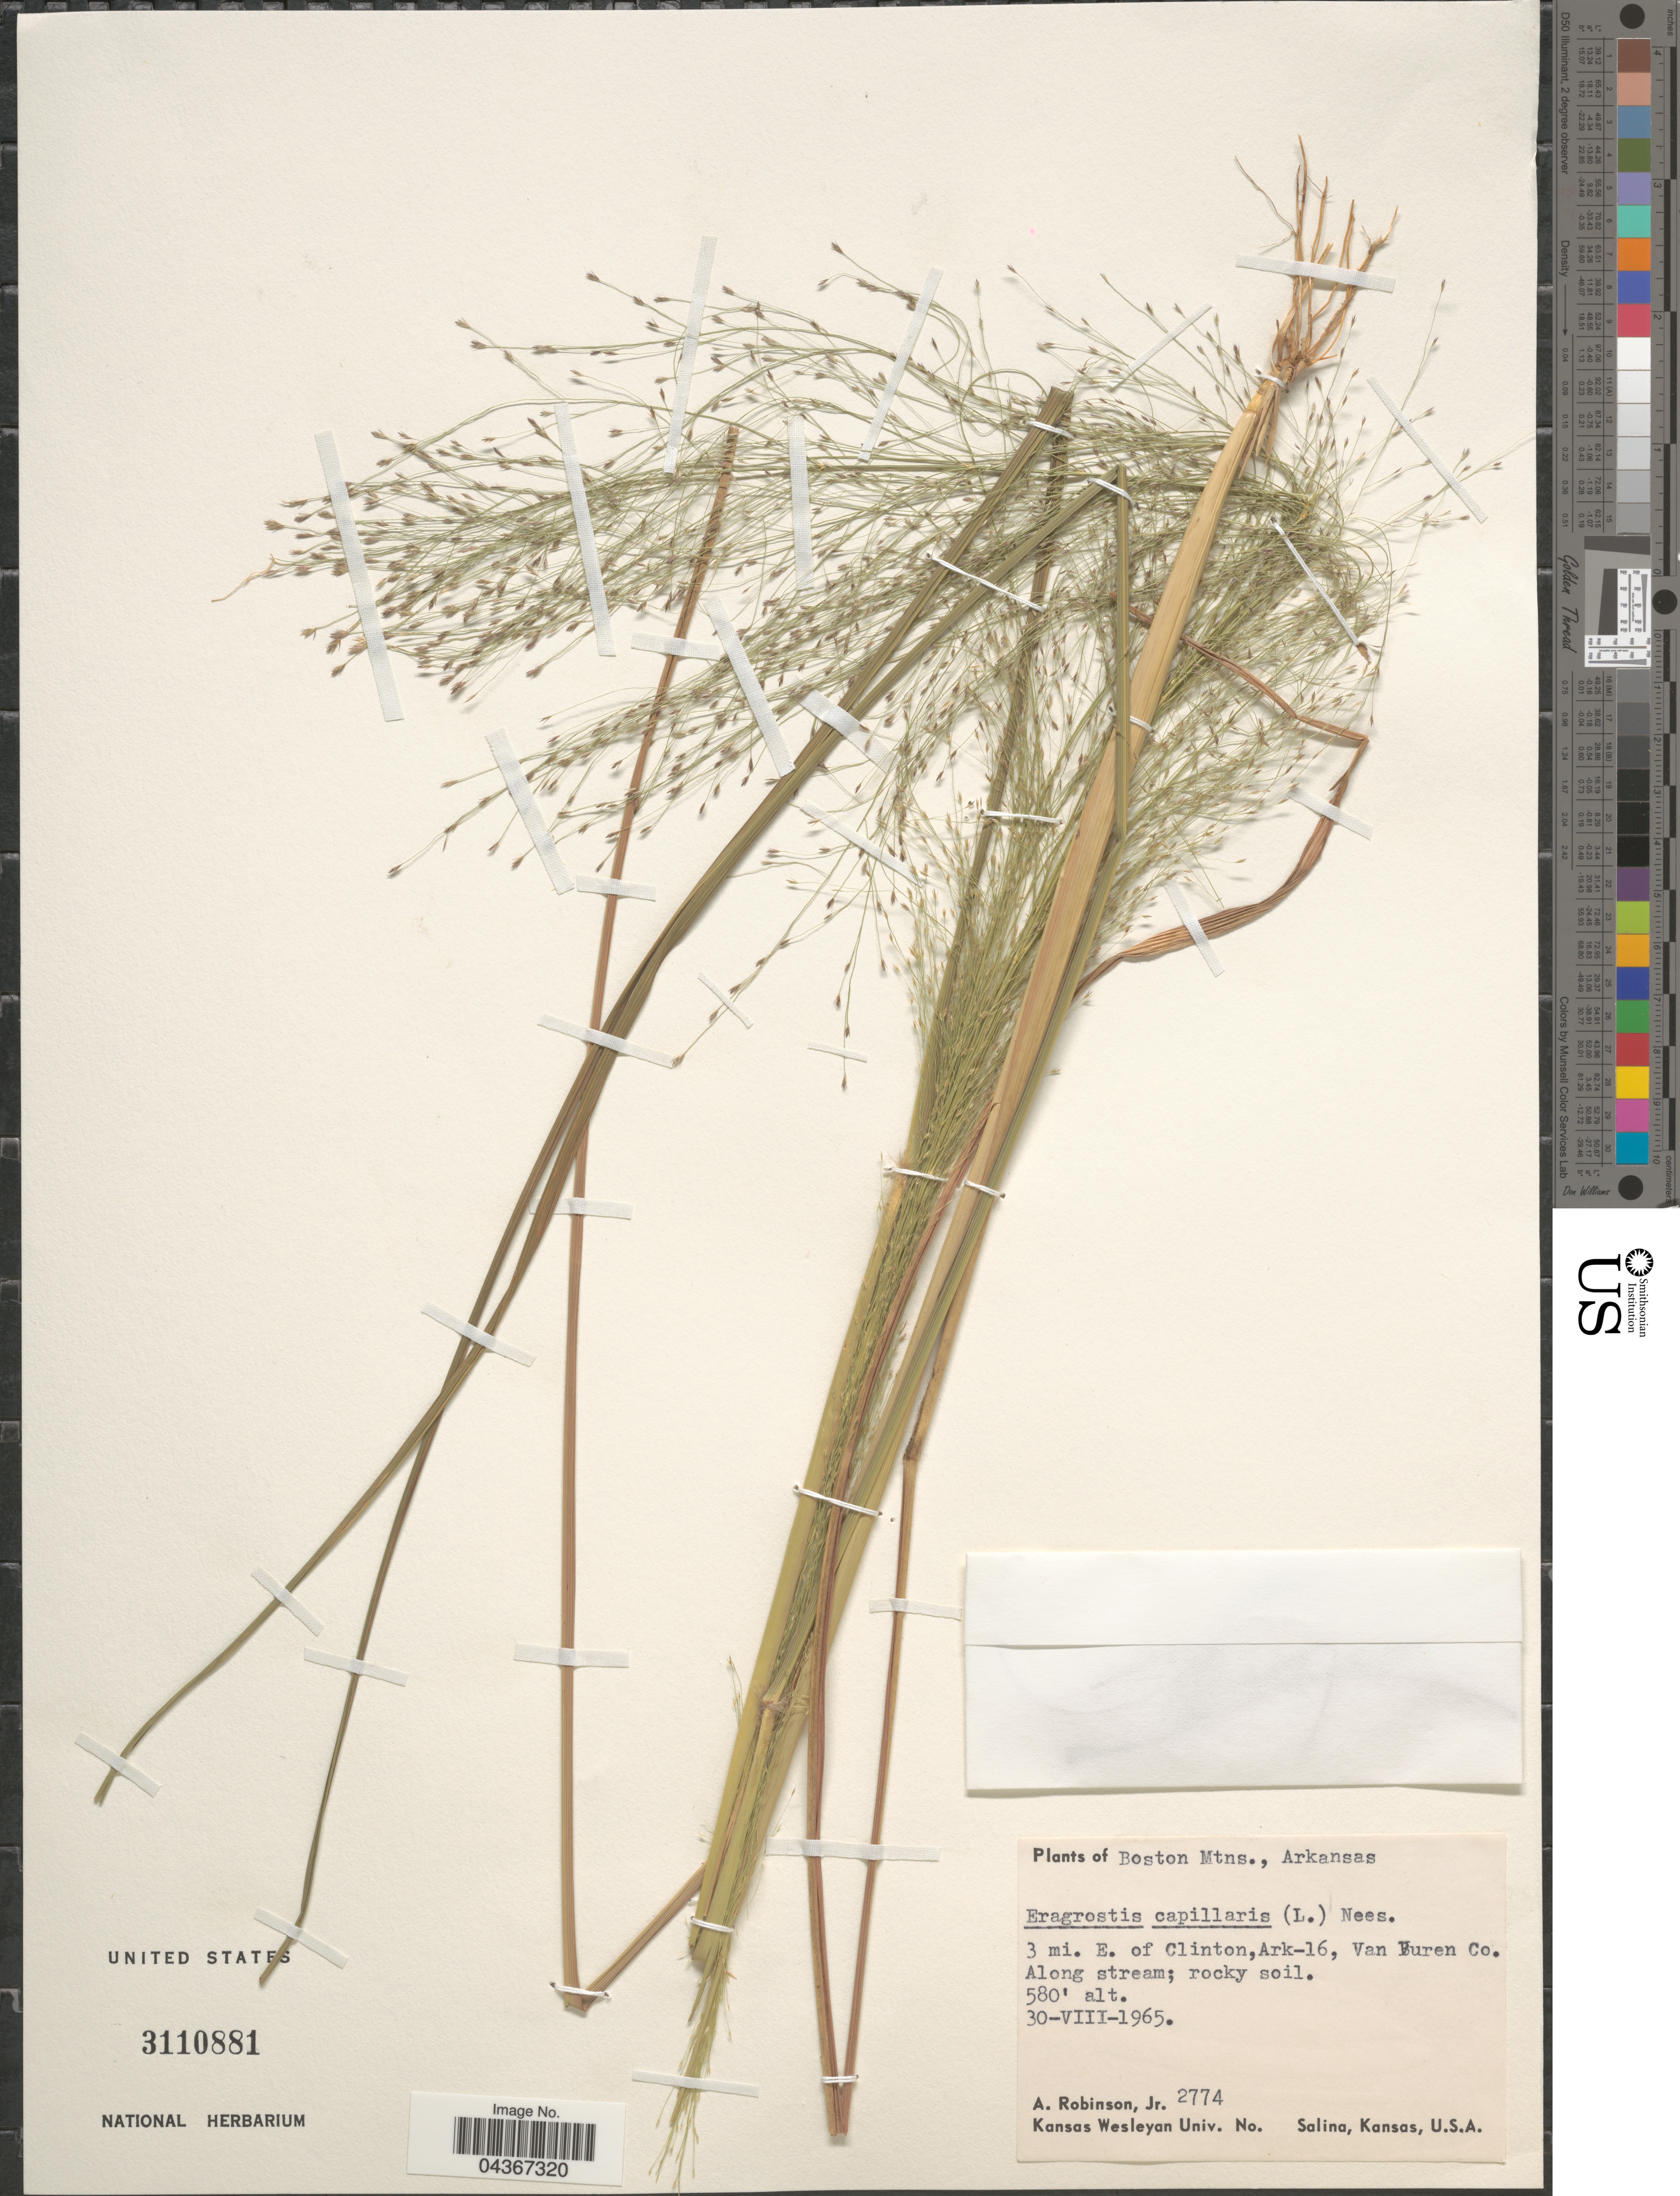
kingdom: Plantae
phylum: Tracheophyta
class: Liliopsida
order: Poales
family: Poaceae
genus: Eragrostis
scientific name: Eragrostis capillaris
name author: (L.) Nees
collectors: A. Robinson Jr.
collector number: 2774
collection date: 1965-08-30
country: United States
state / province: Arkansas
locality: Boston Mtns. 3 mi. E. of Clinton, Ark-16, Van Vuren Co.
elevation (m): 177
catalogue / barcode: US 3110881